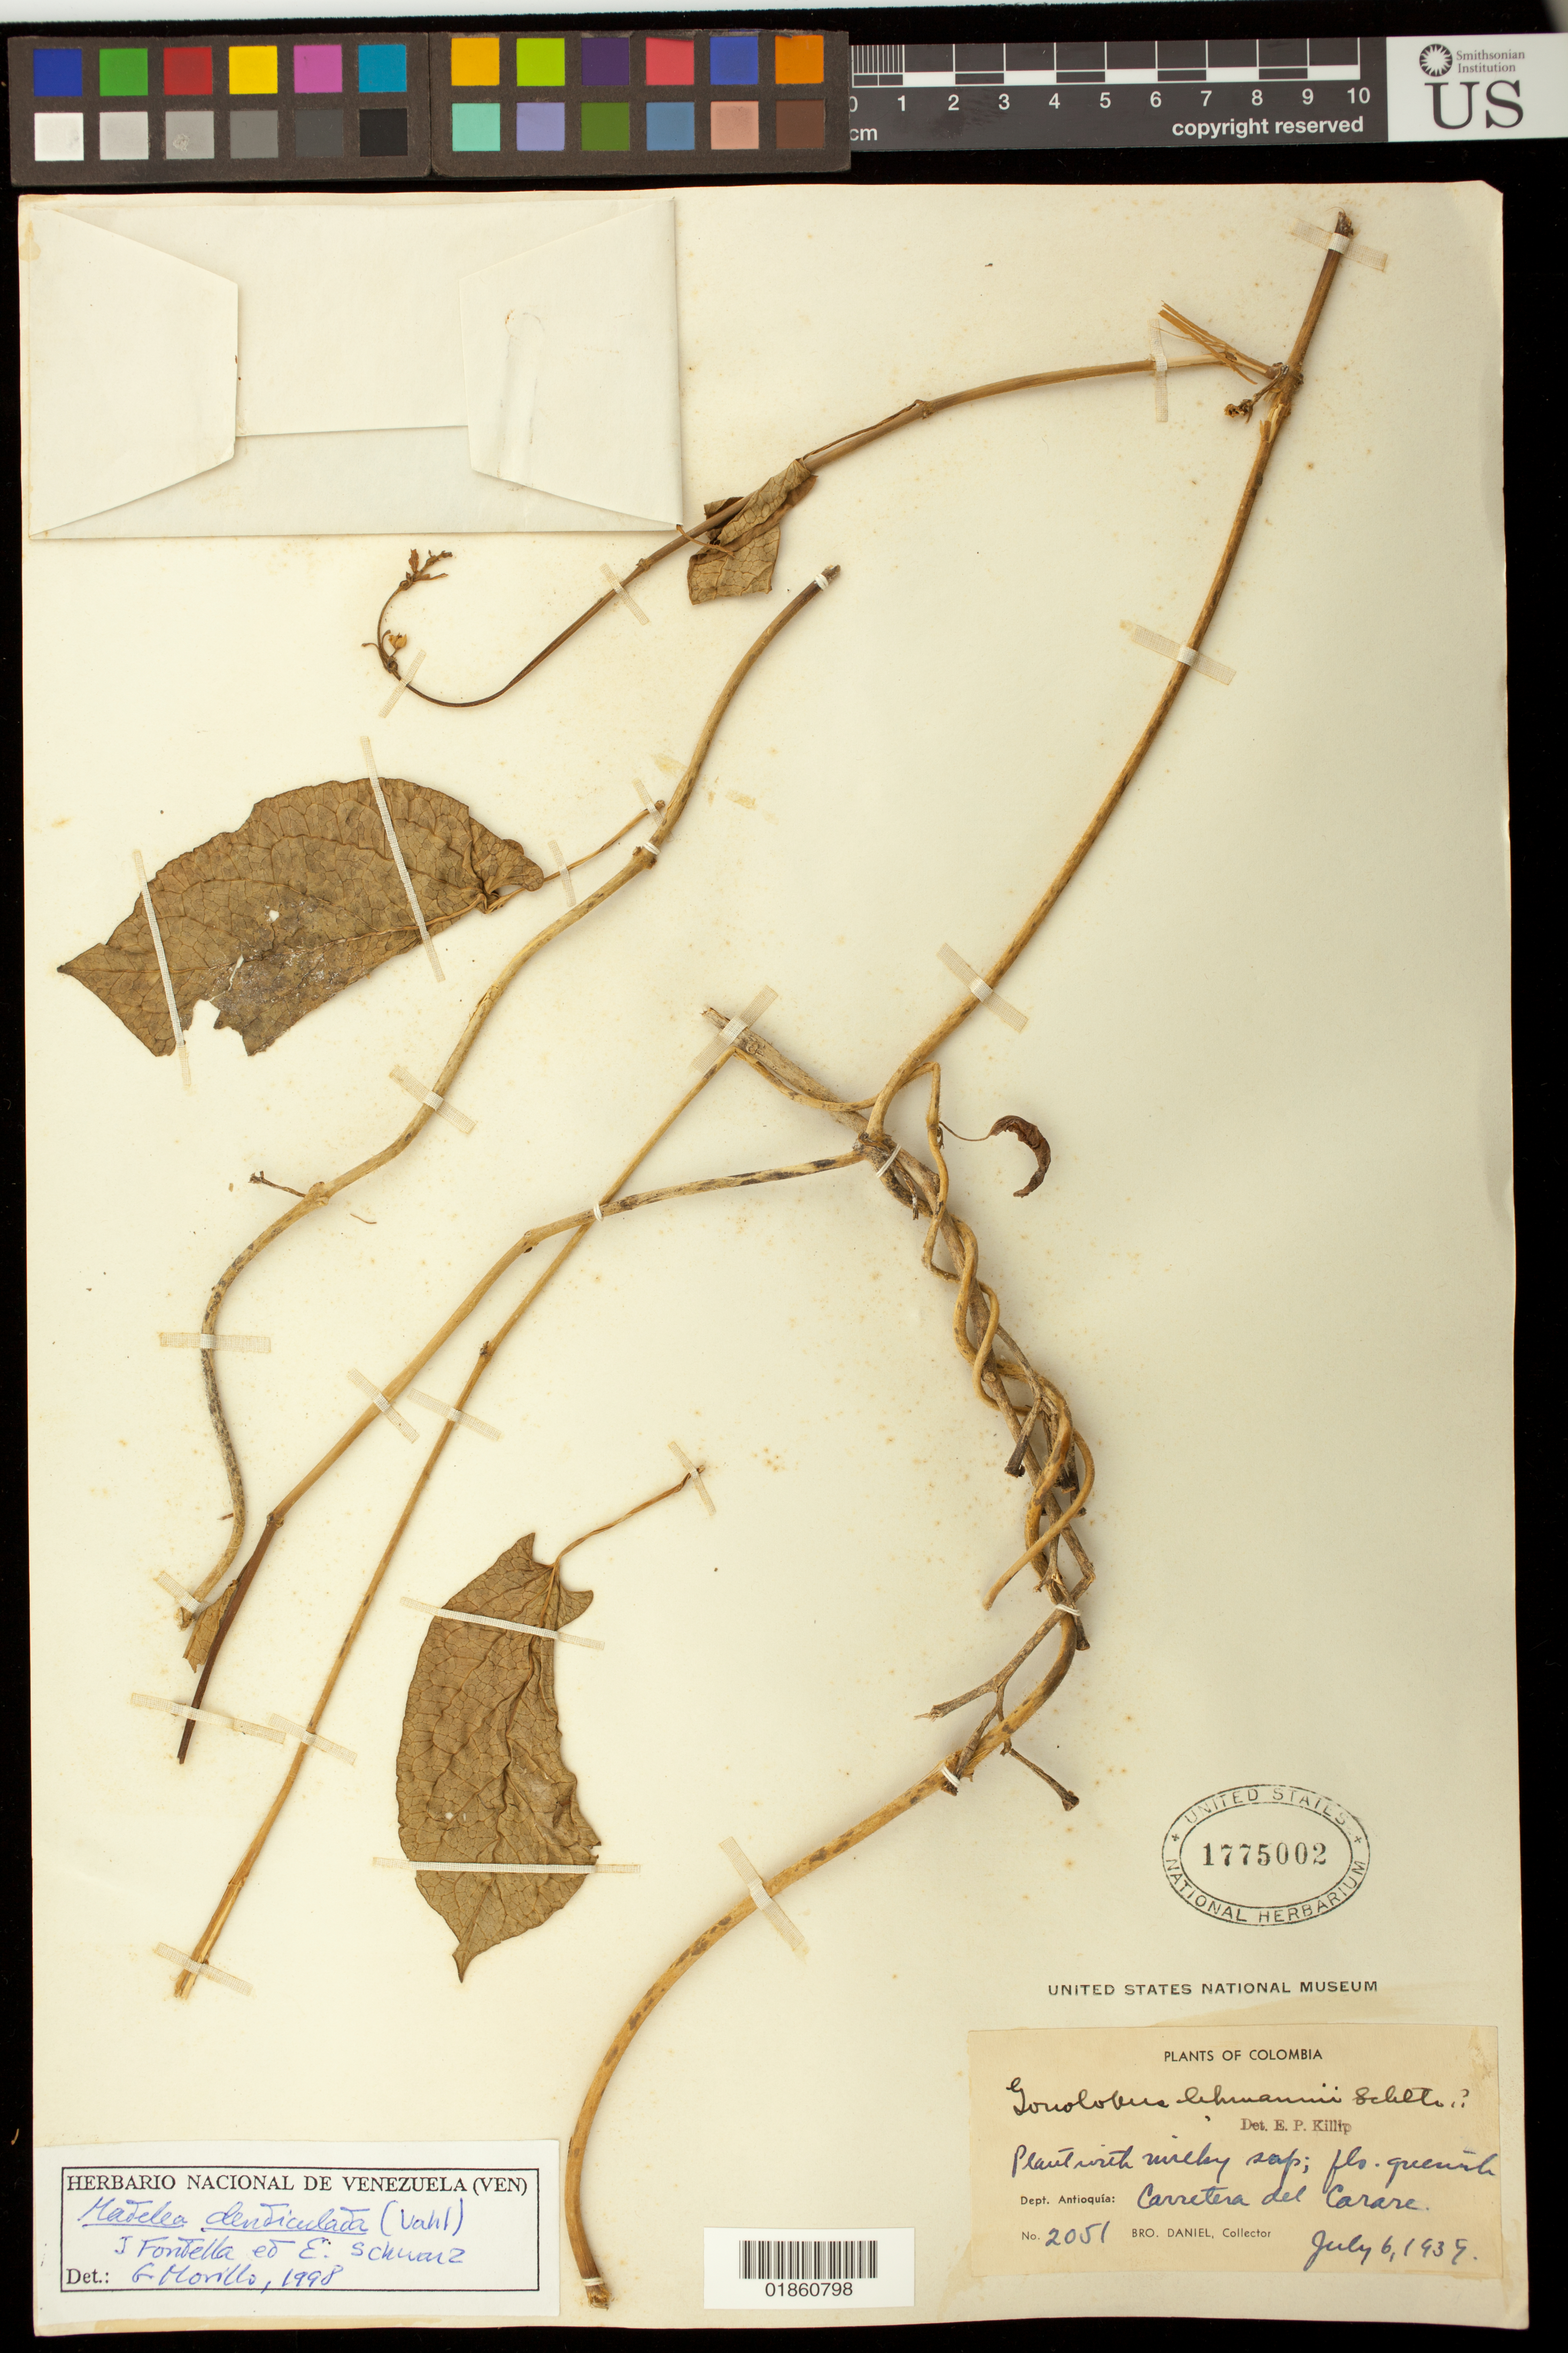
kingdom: Plantae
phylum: Tracheophyta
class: Magnoliopsida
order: Gentianales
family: Apocynaceae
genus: Gonolobus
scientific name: Gonolobus denticulatus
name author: (Vahl) W.D. Stevens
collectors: Bro. Daniel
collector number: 2051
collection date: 1939-07-06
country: Colombia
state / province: Antioquia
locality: Carretera del Carare.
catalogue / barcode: US 1775002